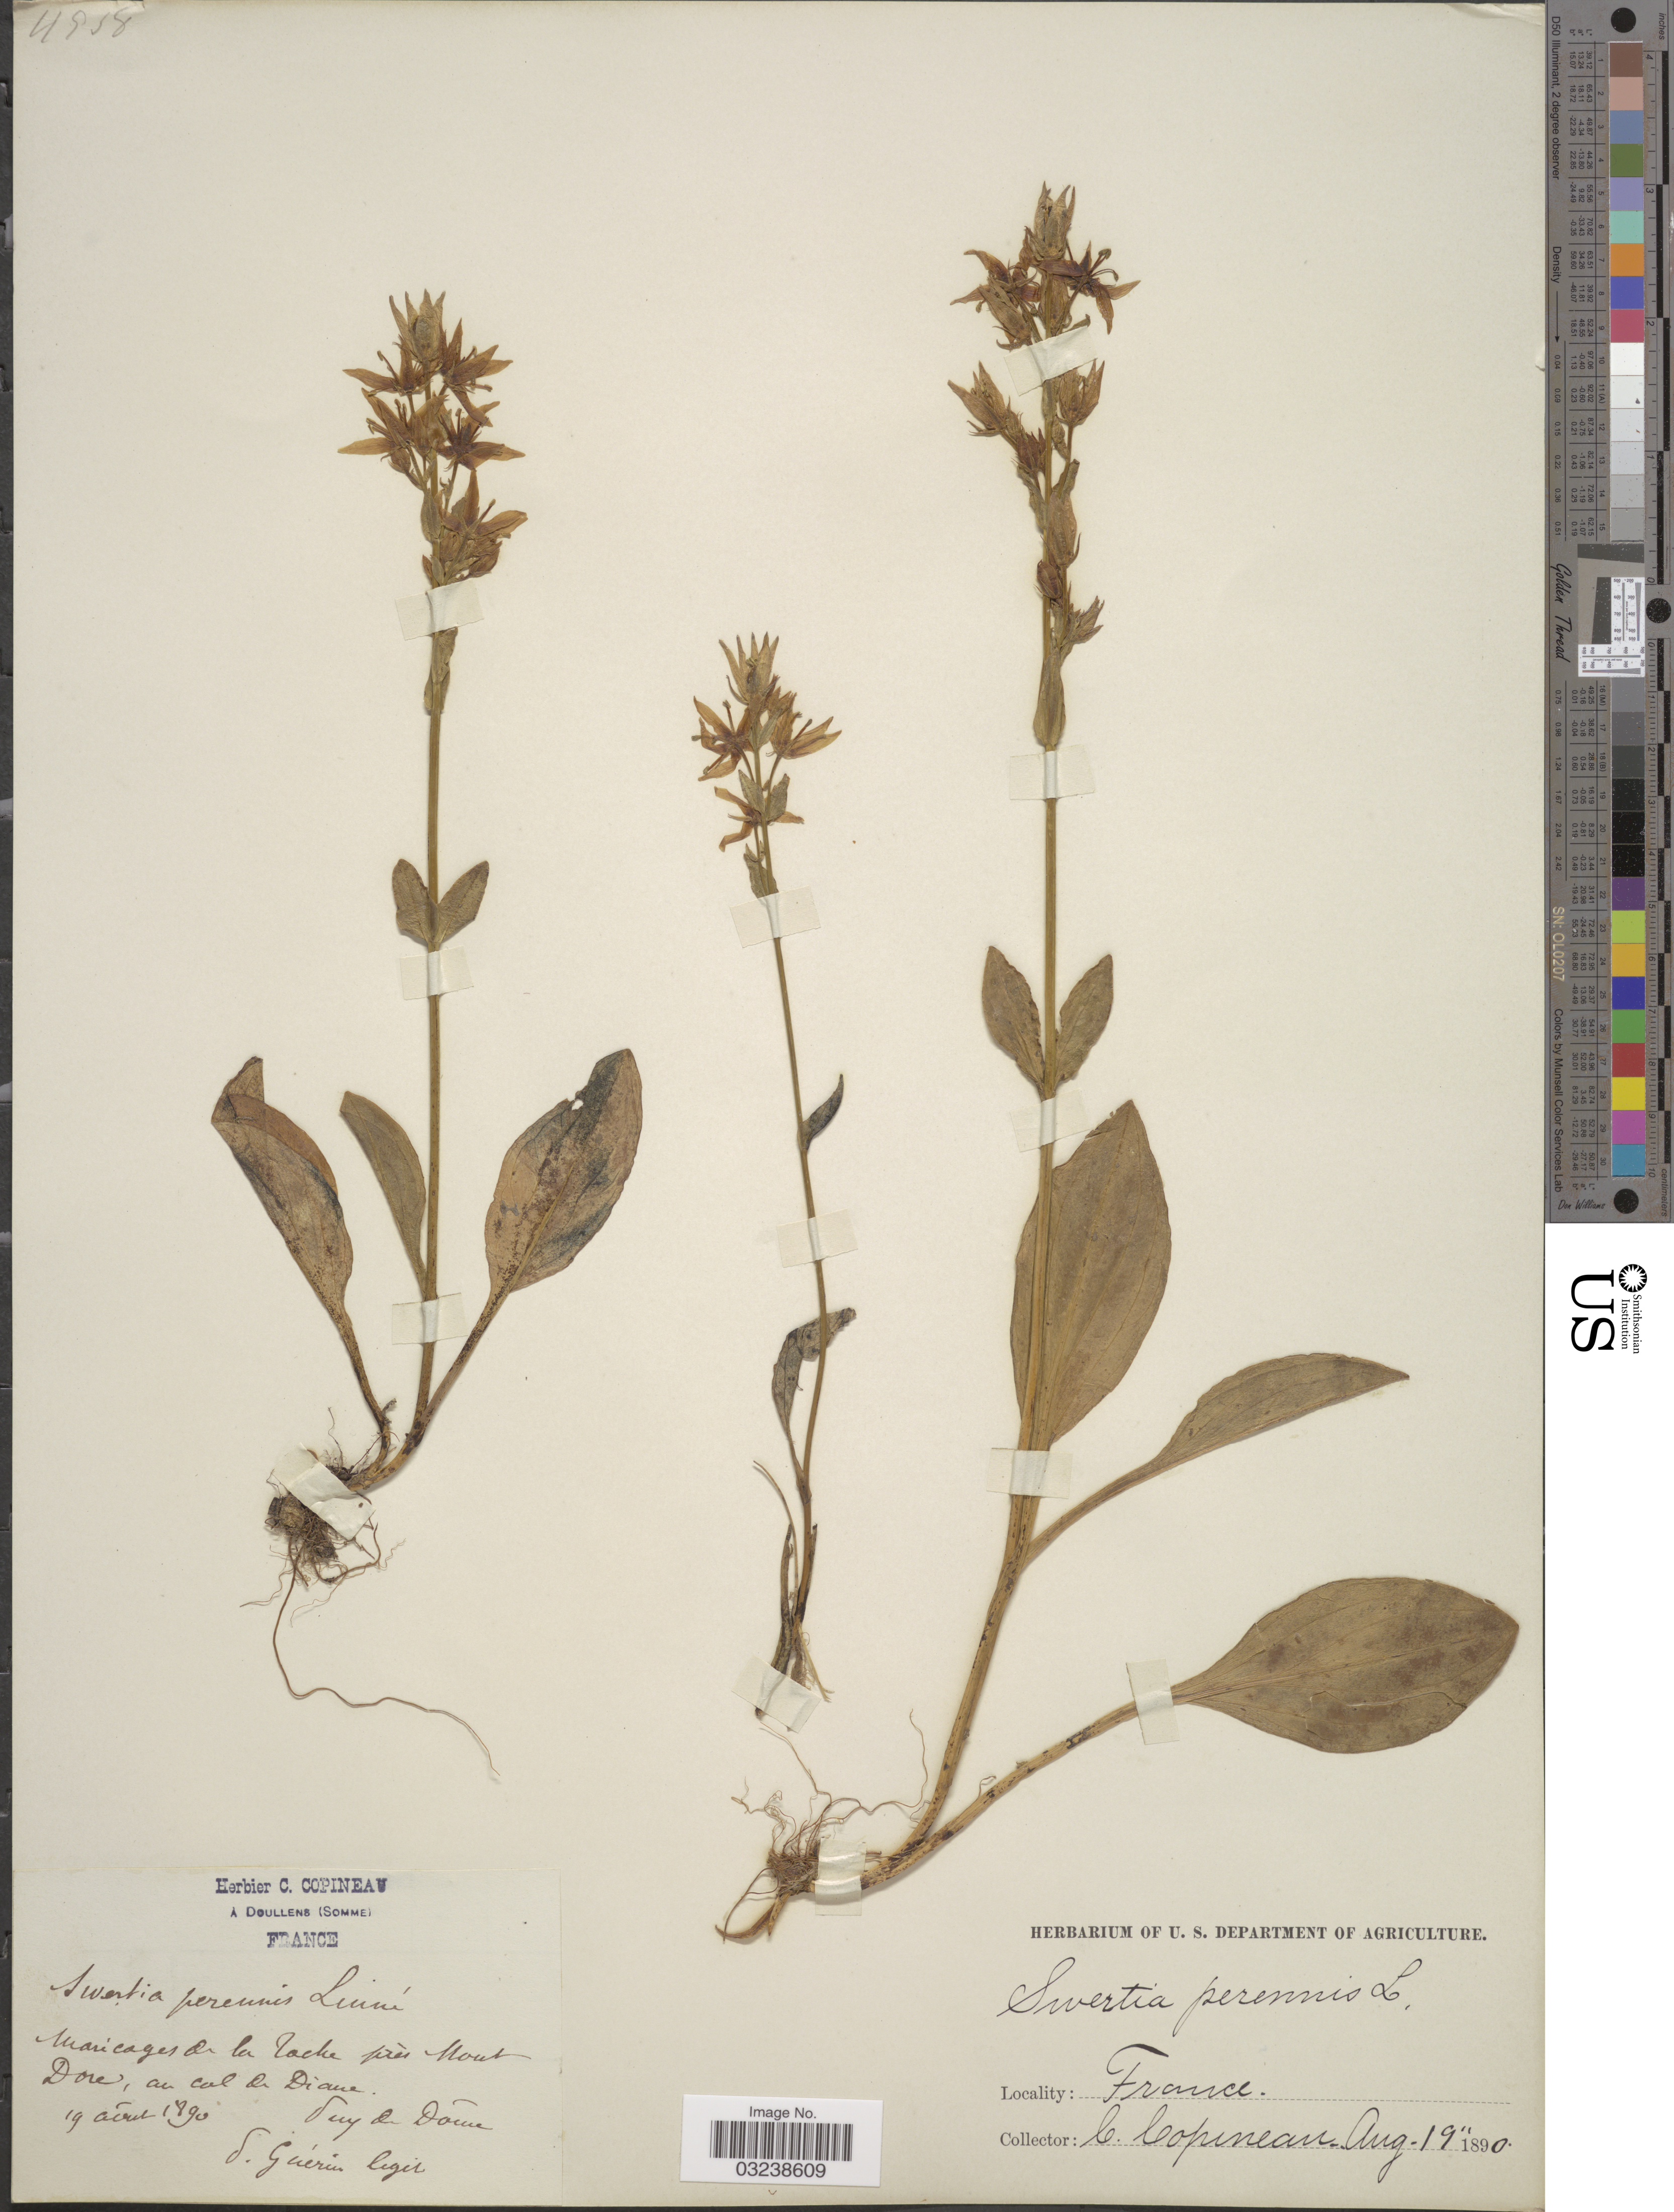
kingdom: Plantae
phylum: Tracheophyta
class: Magnoliopsida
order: Gentianales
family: Gentianaceae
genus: Swertia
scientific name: Swertia perennis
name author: L.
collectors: C. Copineau & S. Guerin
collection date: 1890-08-19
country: France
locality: Maricages de la Tocke près Mont Dore, an col di Diane. Puy de Dóme.